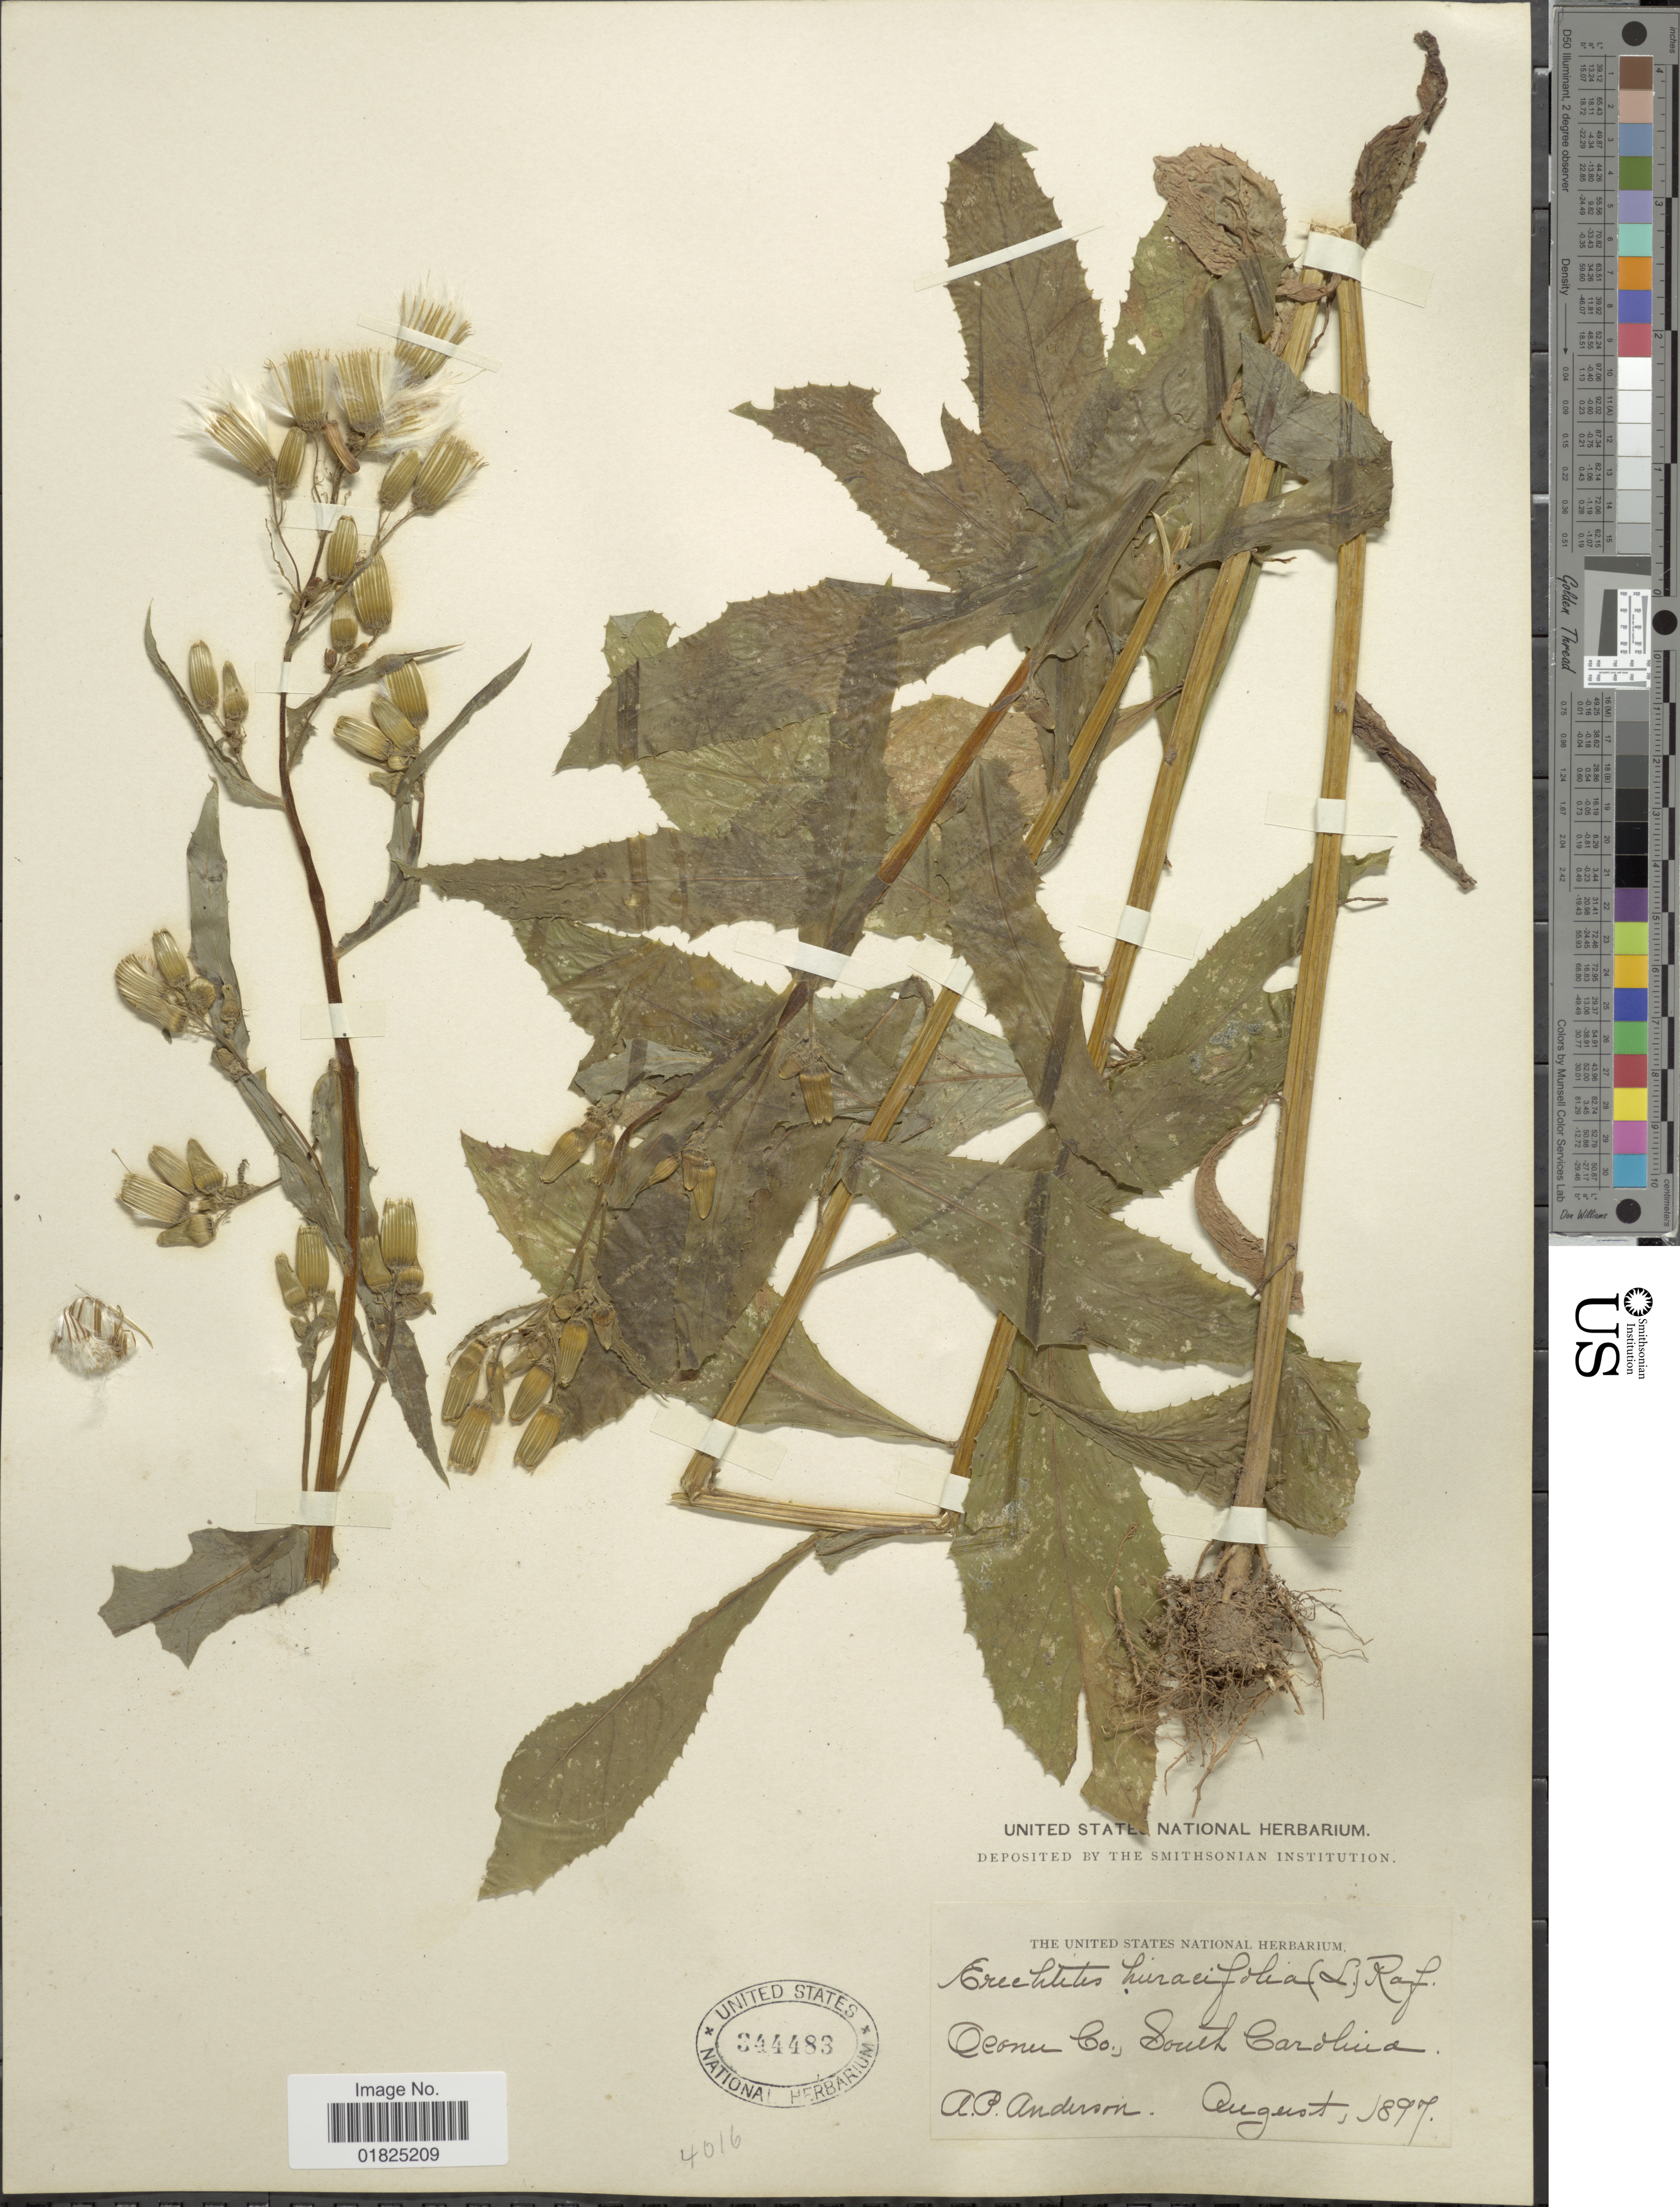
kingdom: Plantae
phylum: Tracheophyta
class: Magnoliopsida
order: Asterales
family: Asteraceae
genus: Erechtites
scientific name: Erechtites hieraciifolius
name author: (L.) Raf. ex DC.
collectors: A. P. Anderson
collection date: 1897-08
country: United States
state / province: South Carolina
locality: Oconu Co.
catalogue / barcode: US 344483